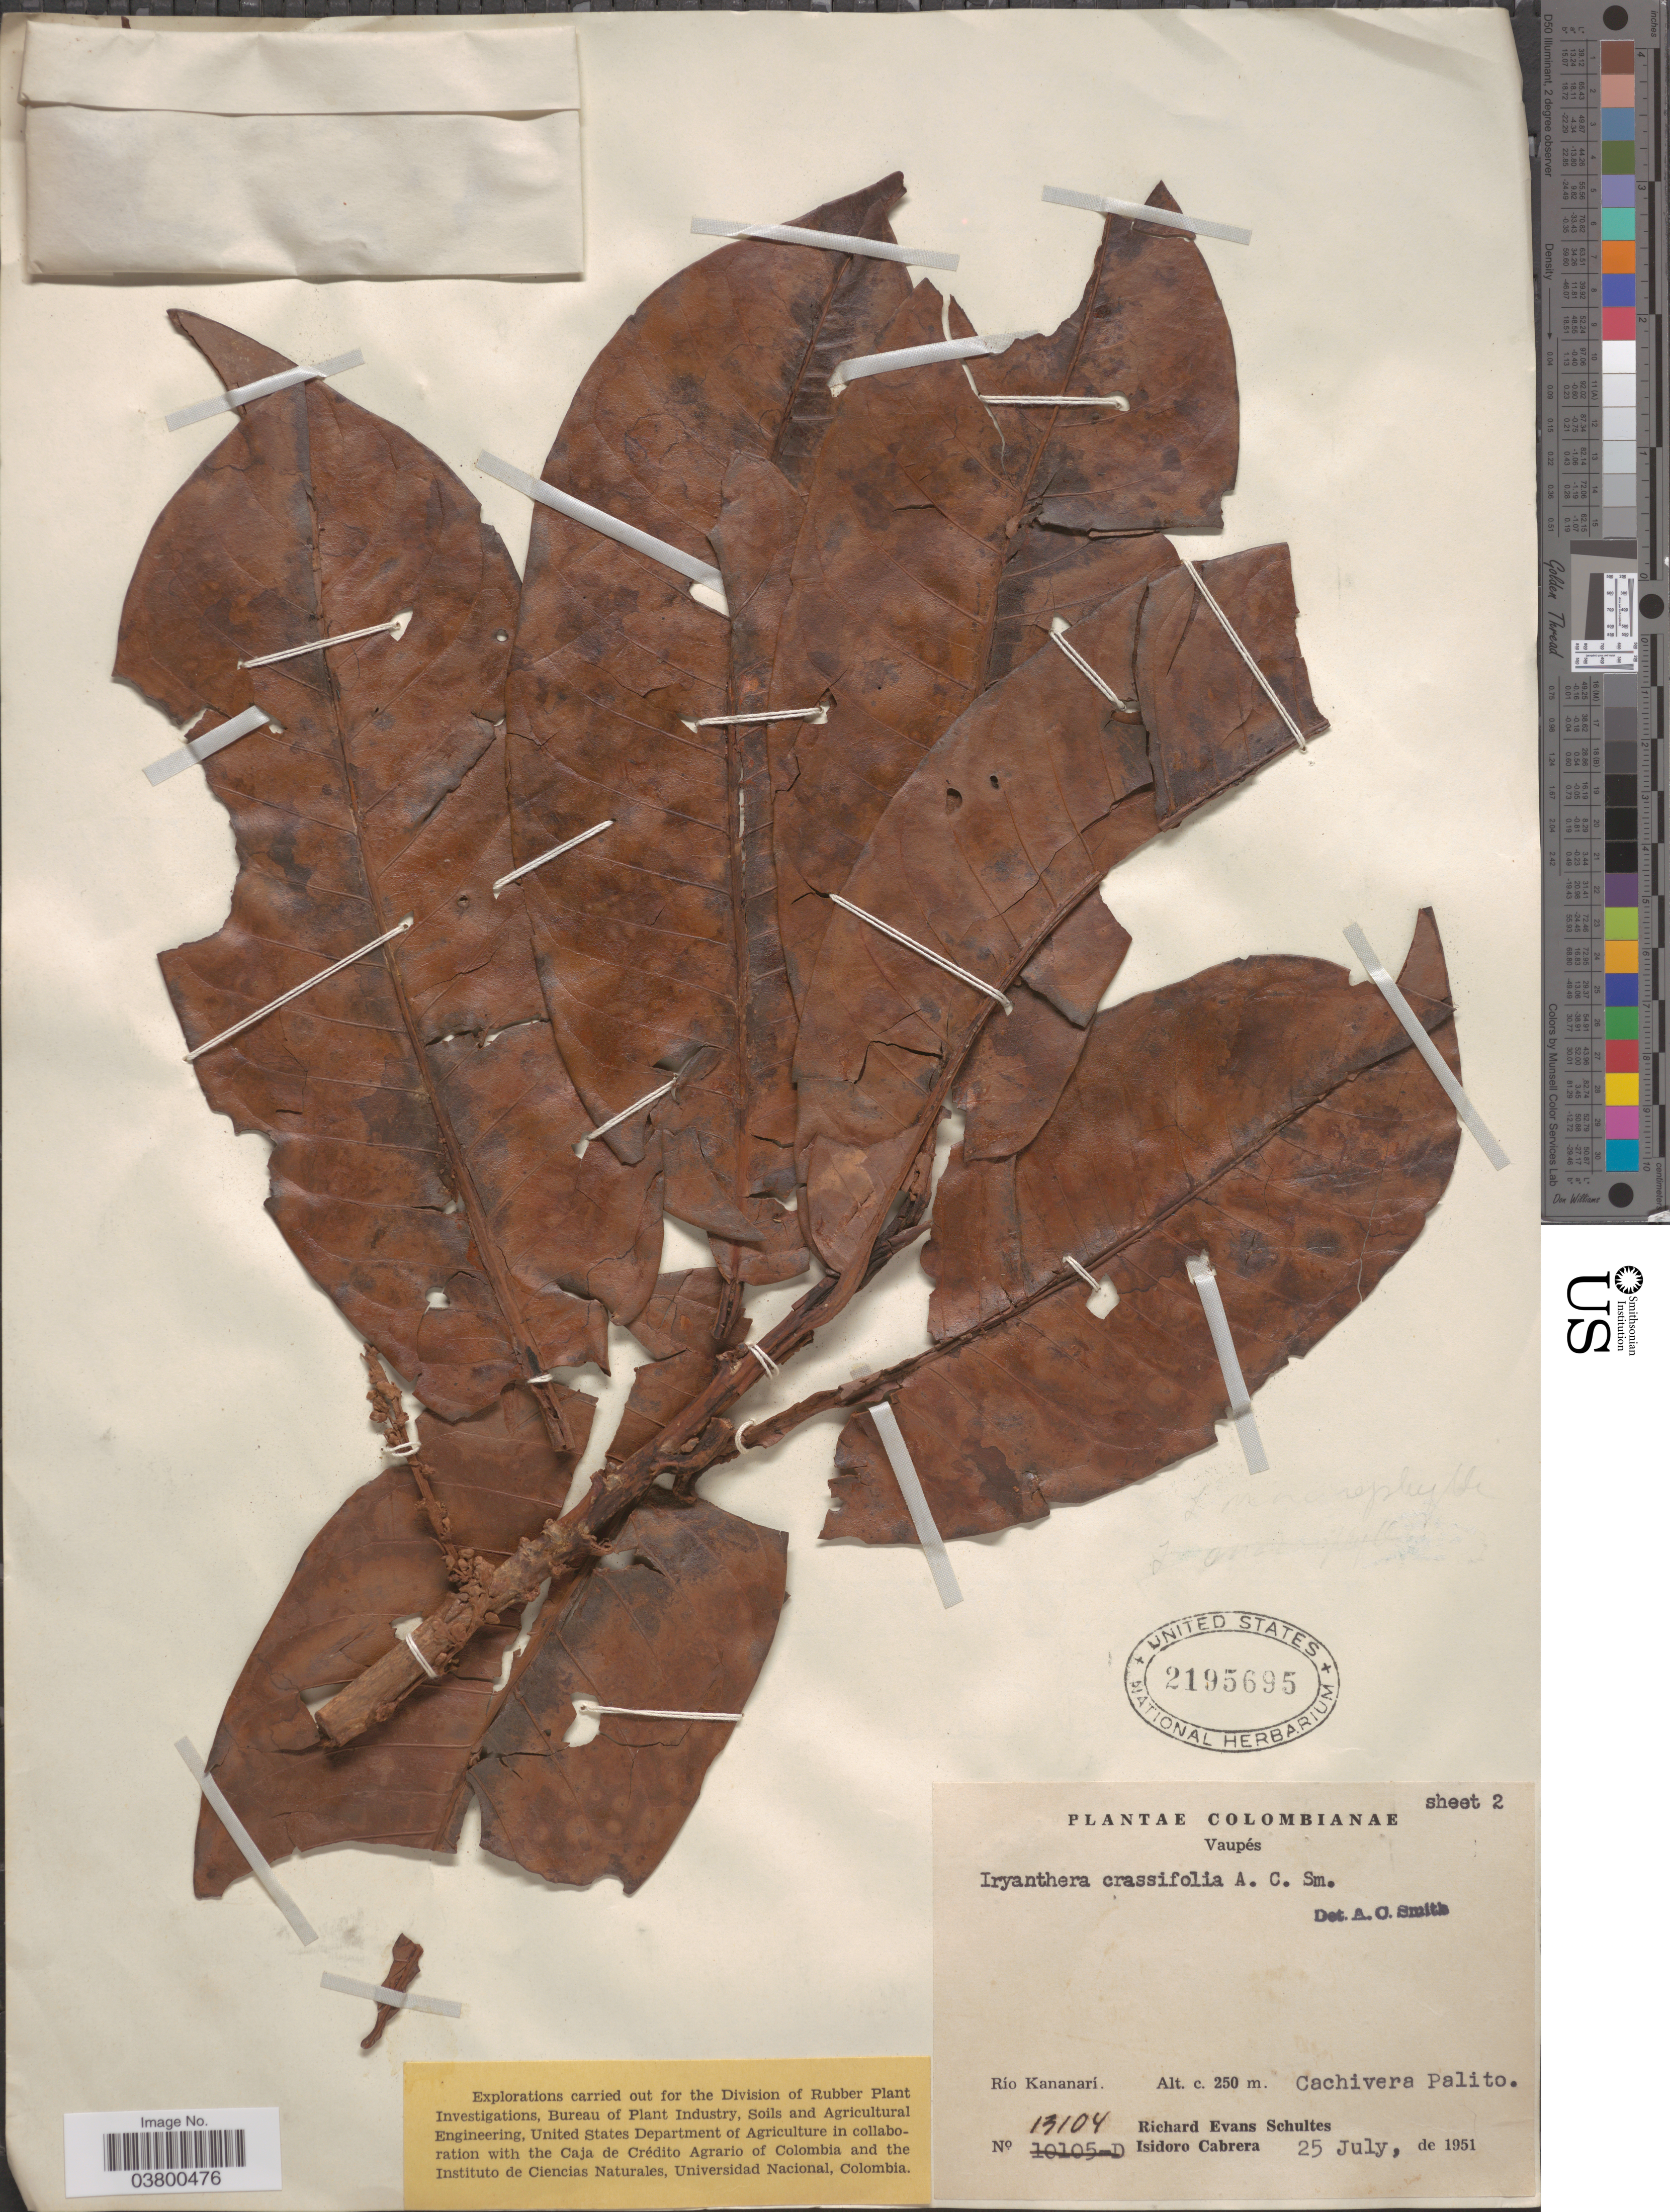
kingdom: Plantae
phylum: Tracheophyta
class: Magnoliopsida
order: Magnoliales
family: Myristicaceae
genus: Iryanthera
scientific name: Iryanthera crassifolia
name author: A.C. Sm.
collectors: R. E. Schultes & I. Cabrera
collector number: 13104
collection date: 1951-07-25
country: Colombia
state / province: Vaupés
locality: Río Kananarí, Cachivera Palito.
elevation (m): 250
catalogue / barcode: US 2195695